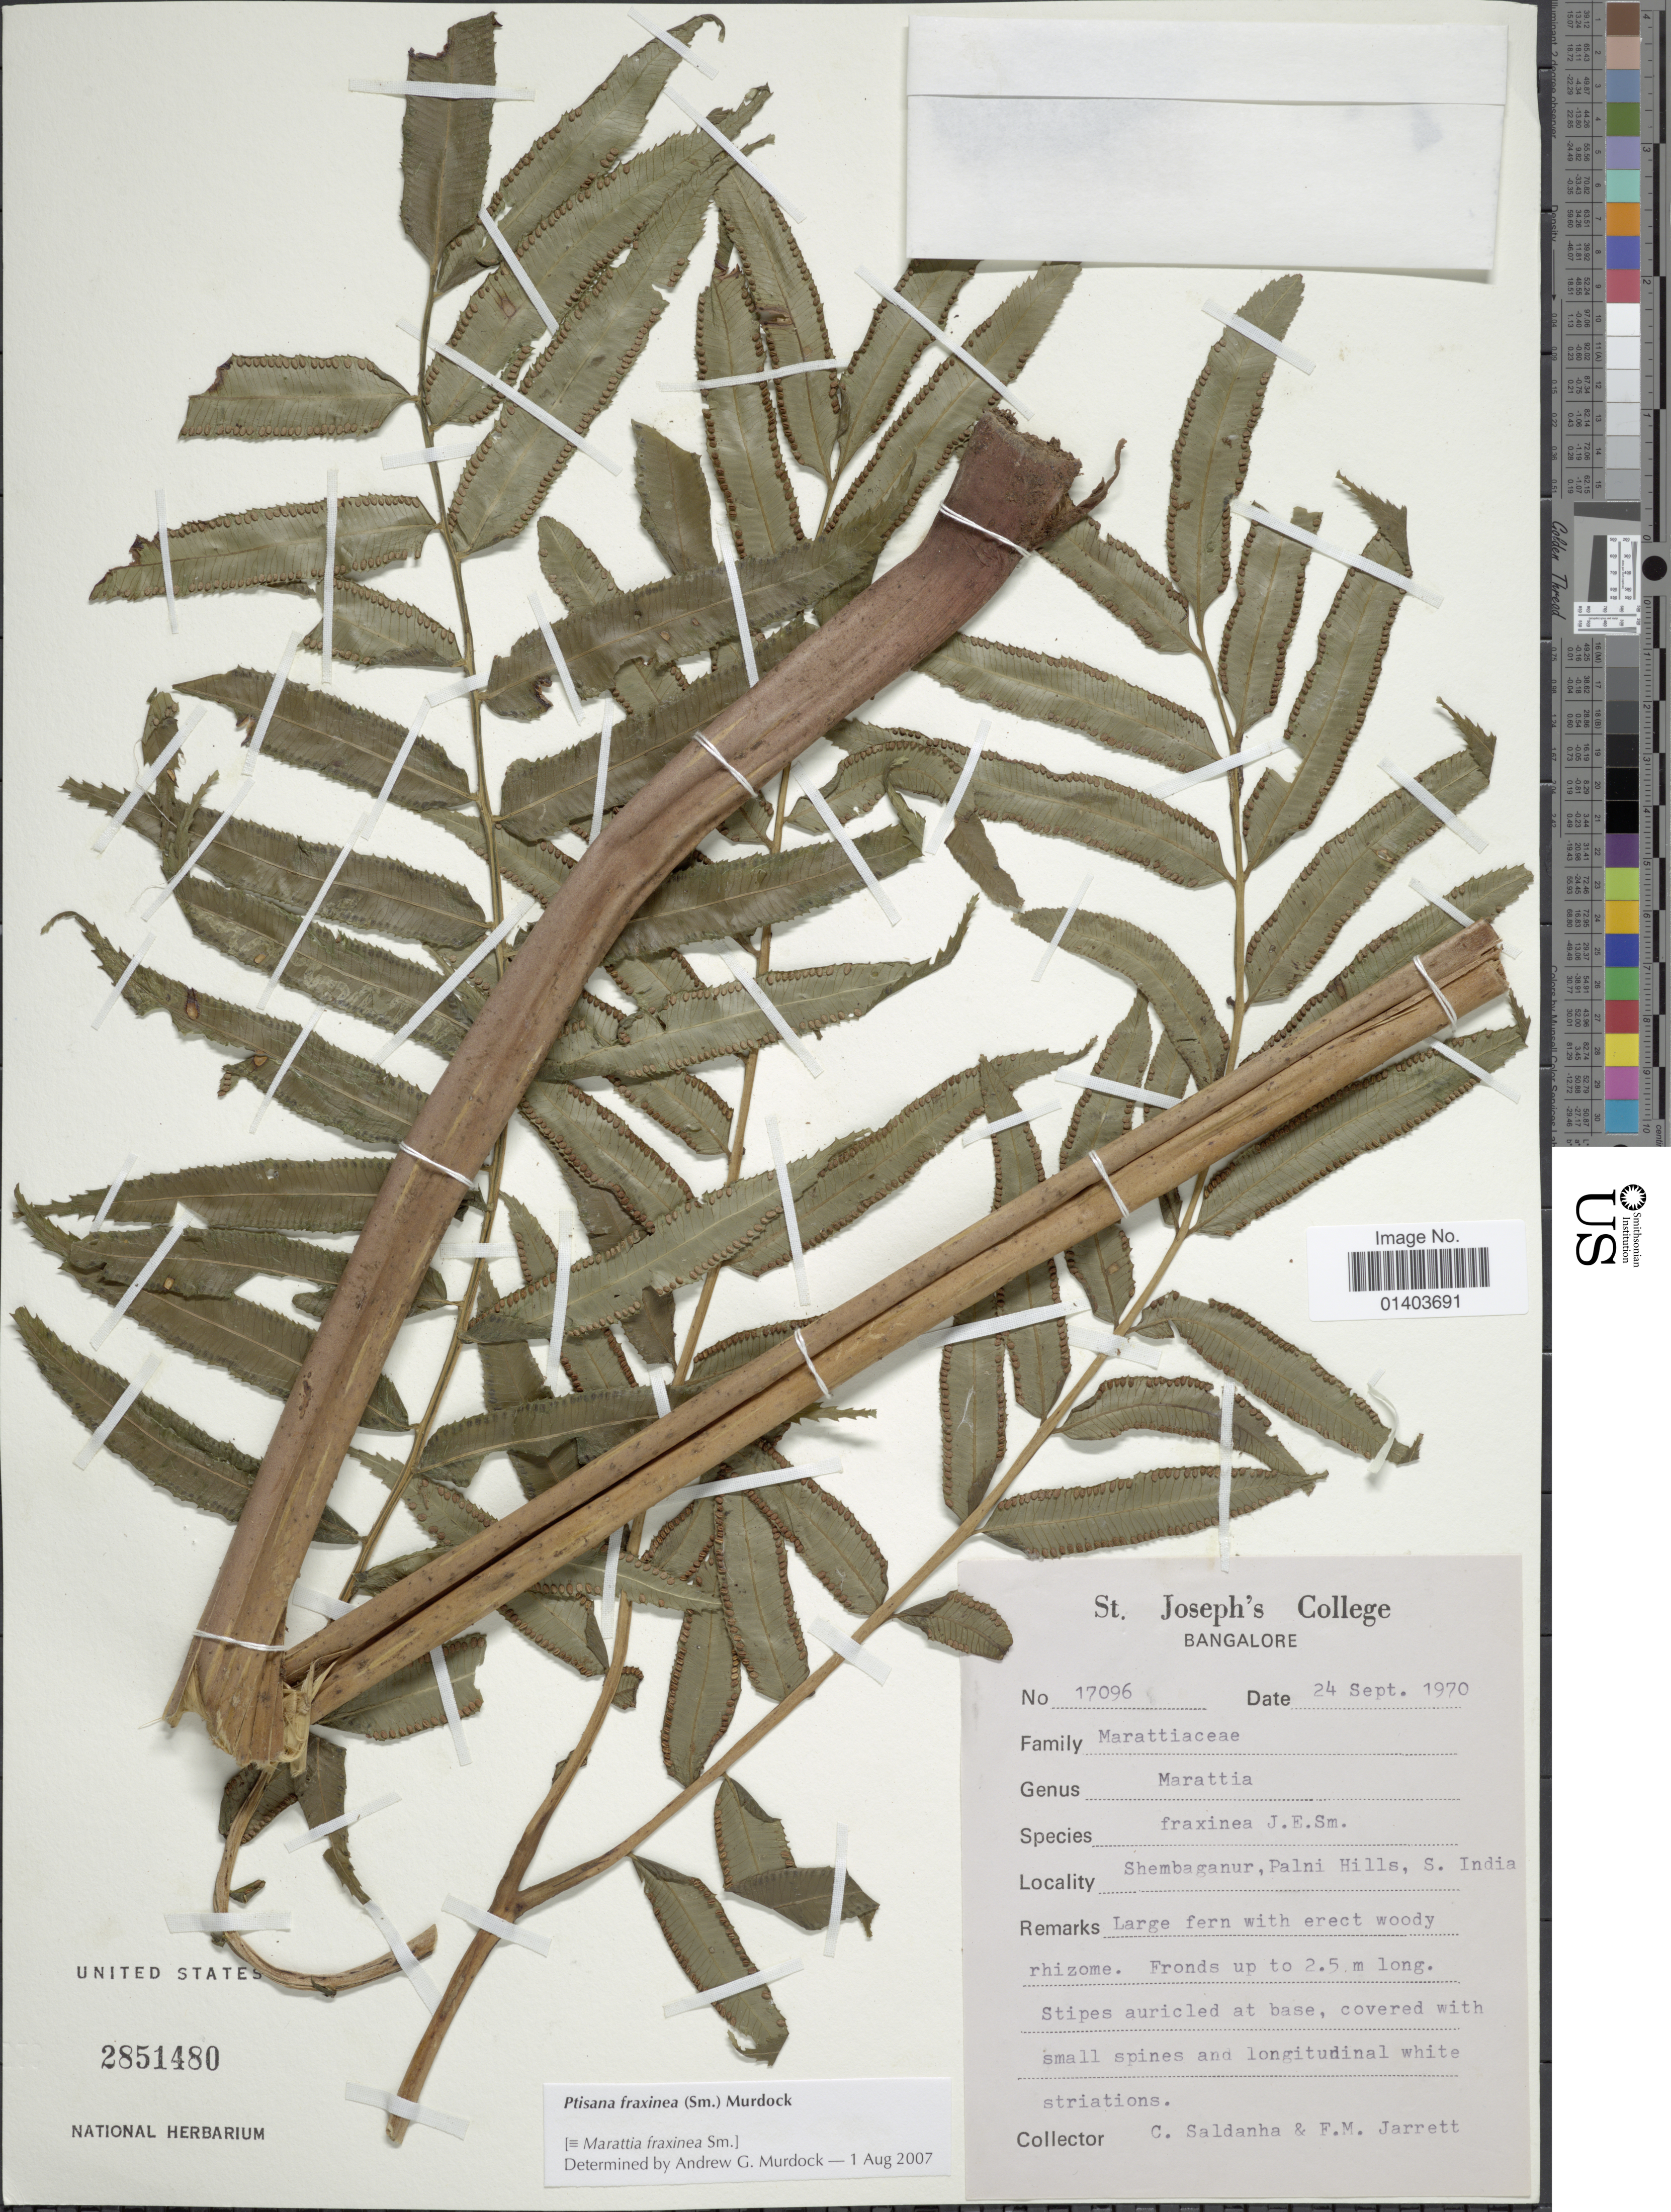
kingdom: Plantae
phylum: Tracheophyta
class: Polypodiopsida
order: Marattiales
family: Marattiaceae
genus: Ptisana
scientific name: Ptisana fraxinea var. fraxinea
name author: (Sm.) Murdock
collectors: C. Saldanha & F. M. Jarrett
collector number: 17096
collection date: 1970-09-24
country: India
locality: Shembaganur, Palni Hills, S. India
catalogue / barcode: US 2851480